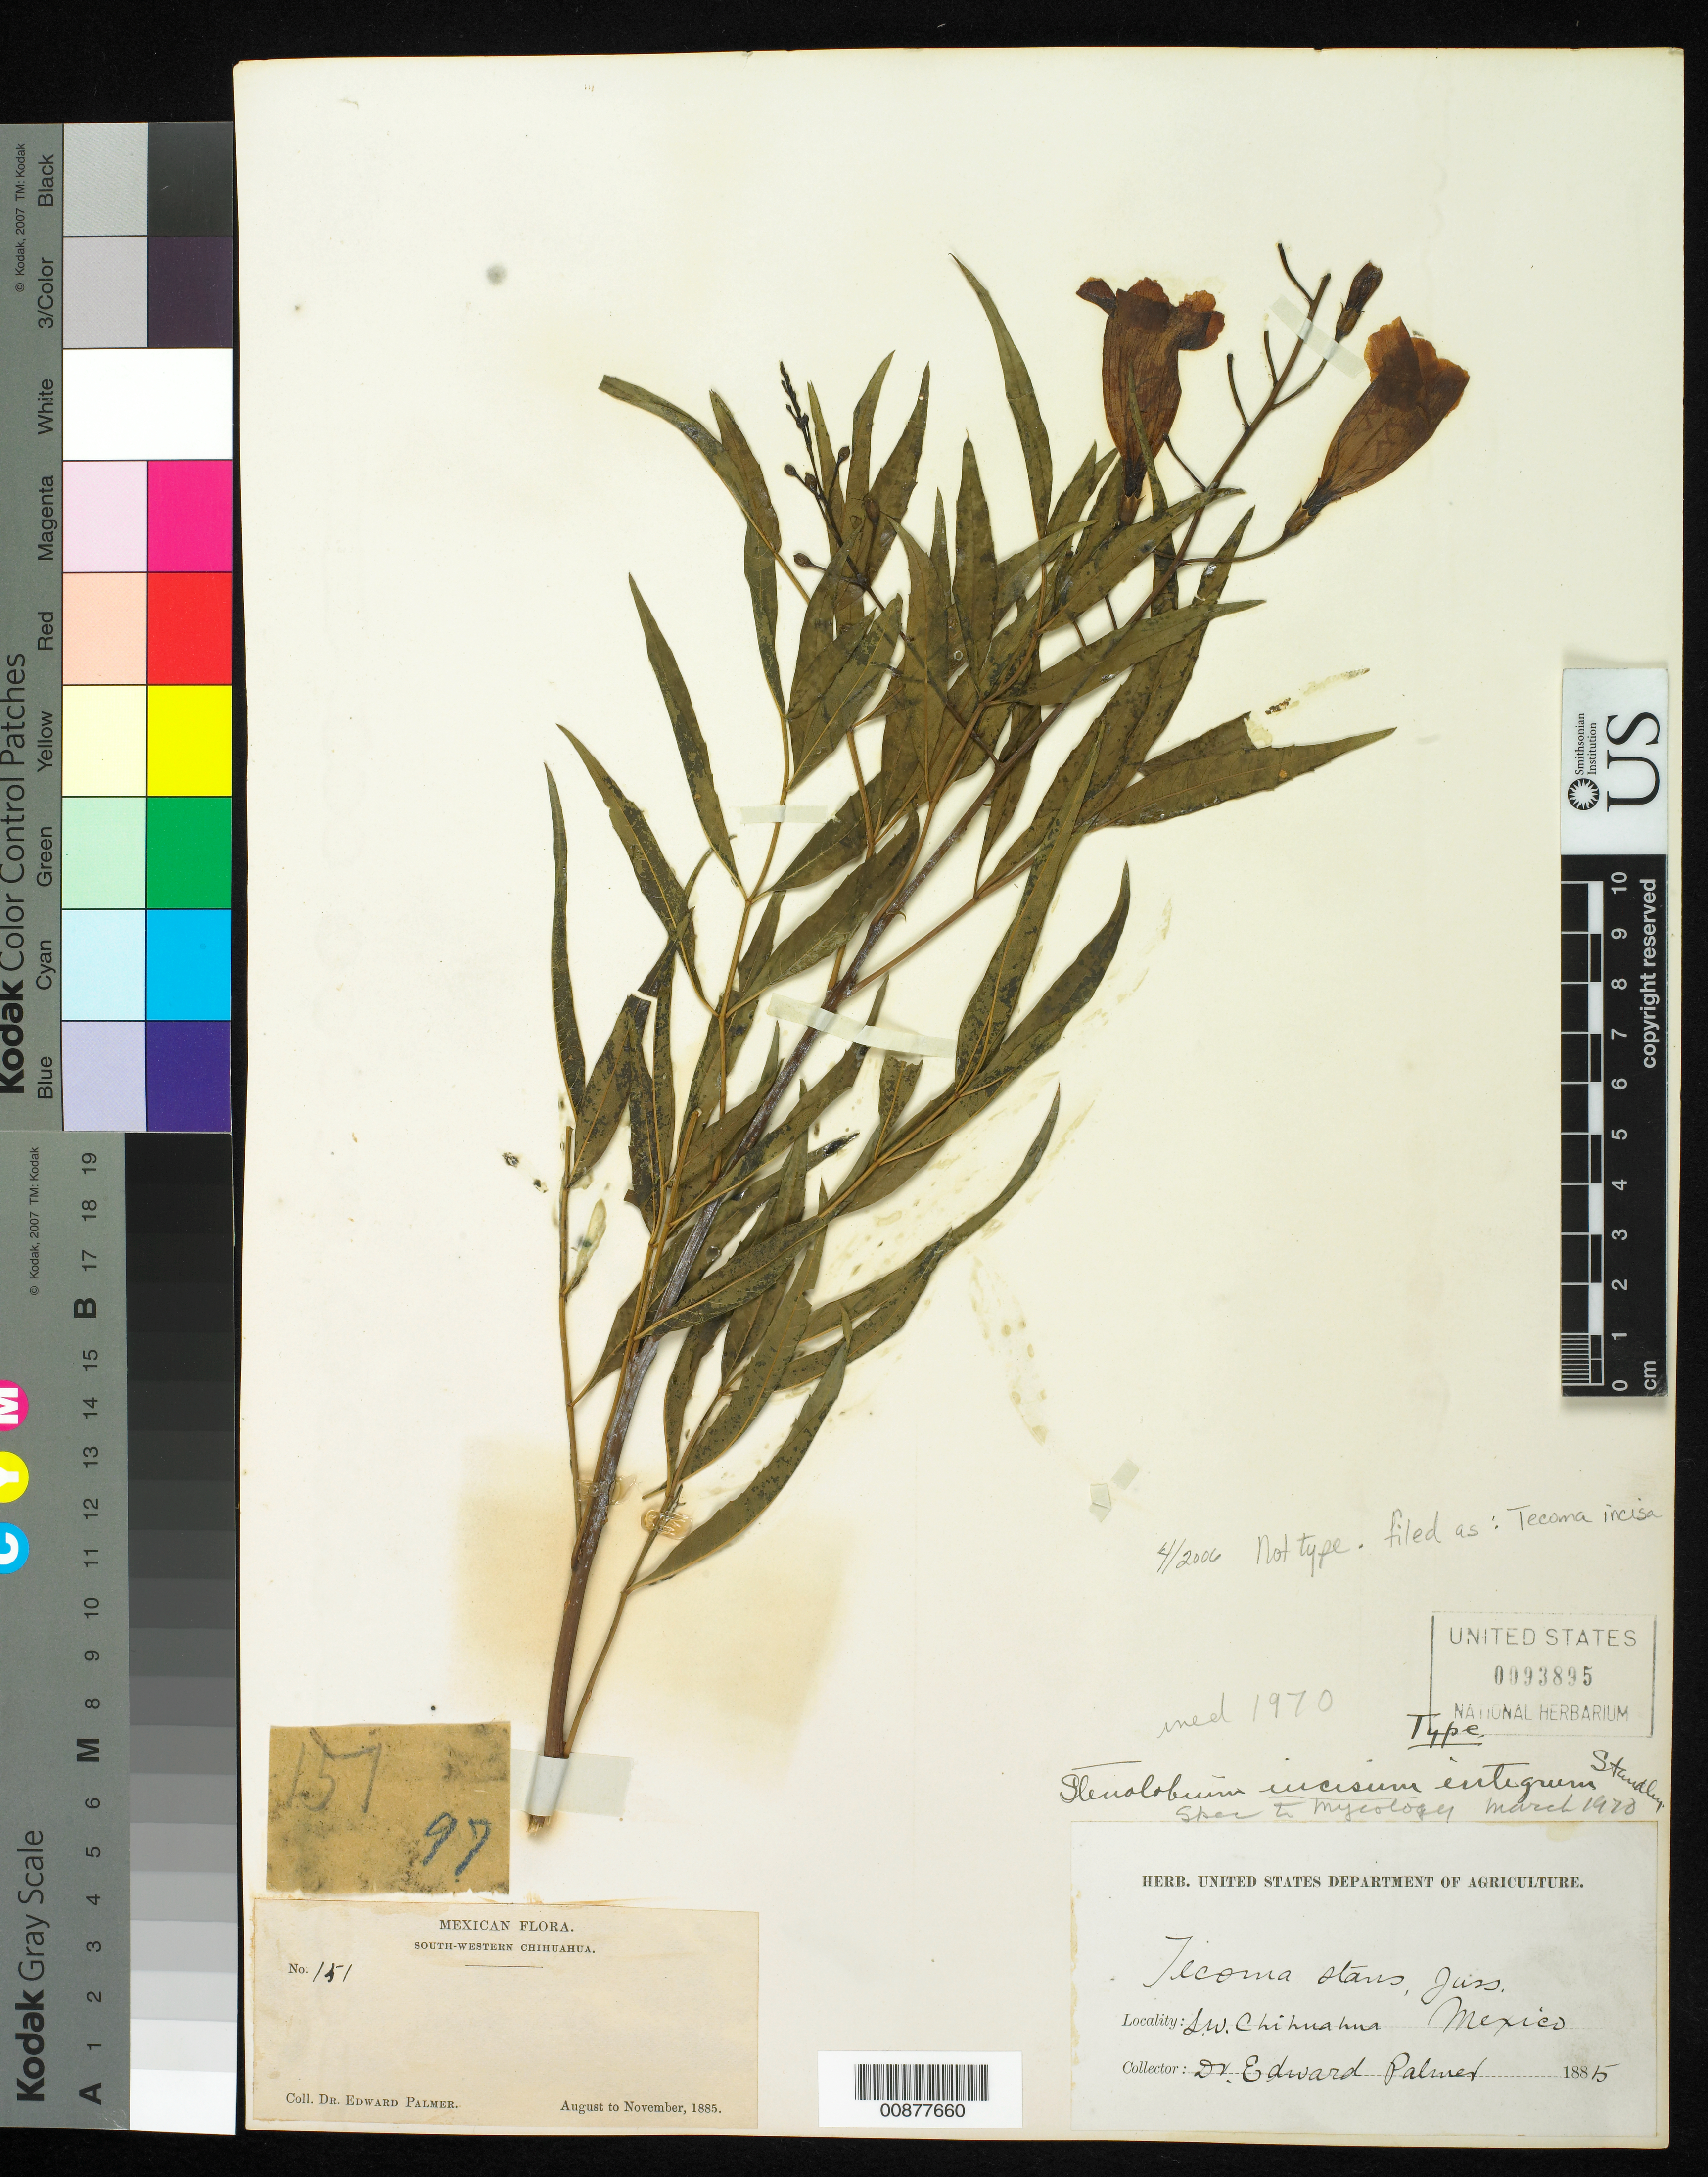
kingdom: Plantae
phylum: Tracheophyta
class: Magnoliopsida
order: Lamiales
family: Bignoniaceae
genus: Tecoma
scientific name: Tecoma stans var. angustata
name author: Rehder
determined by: Strong, M. T., (US), Smithsonian Institution - National Museum of Natural History (UNITED STATES)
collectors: E. Palmer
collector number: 151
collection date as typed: Aug 1885 to -- Nov 1885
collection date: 1885-08/1885-11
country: Mexico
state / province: Chihuahua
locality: South-Western Chihuahua.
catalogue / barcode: US 93895